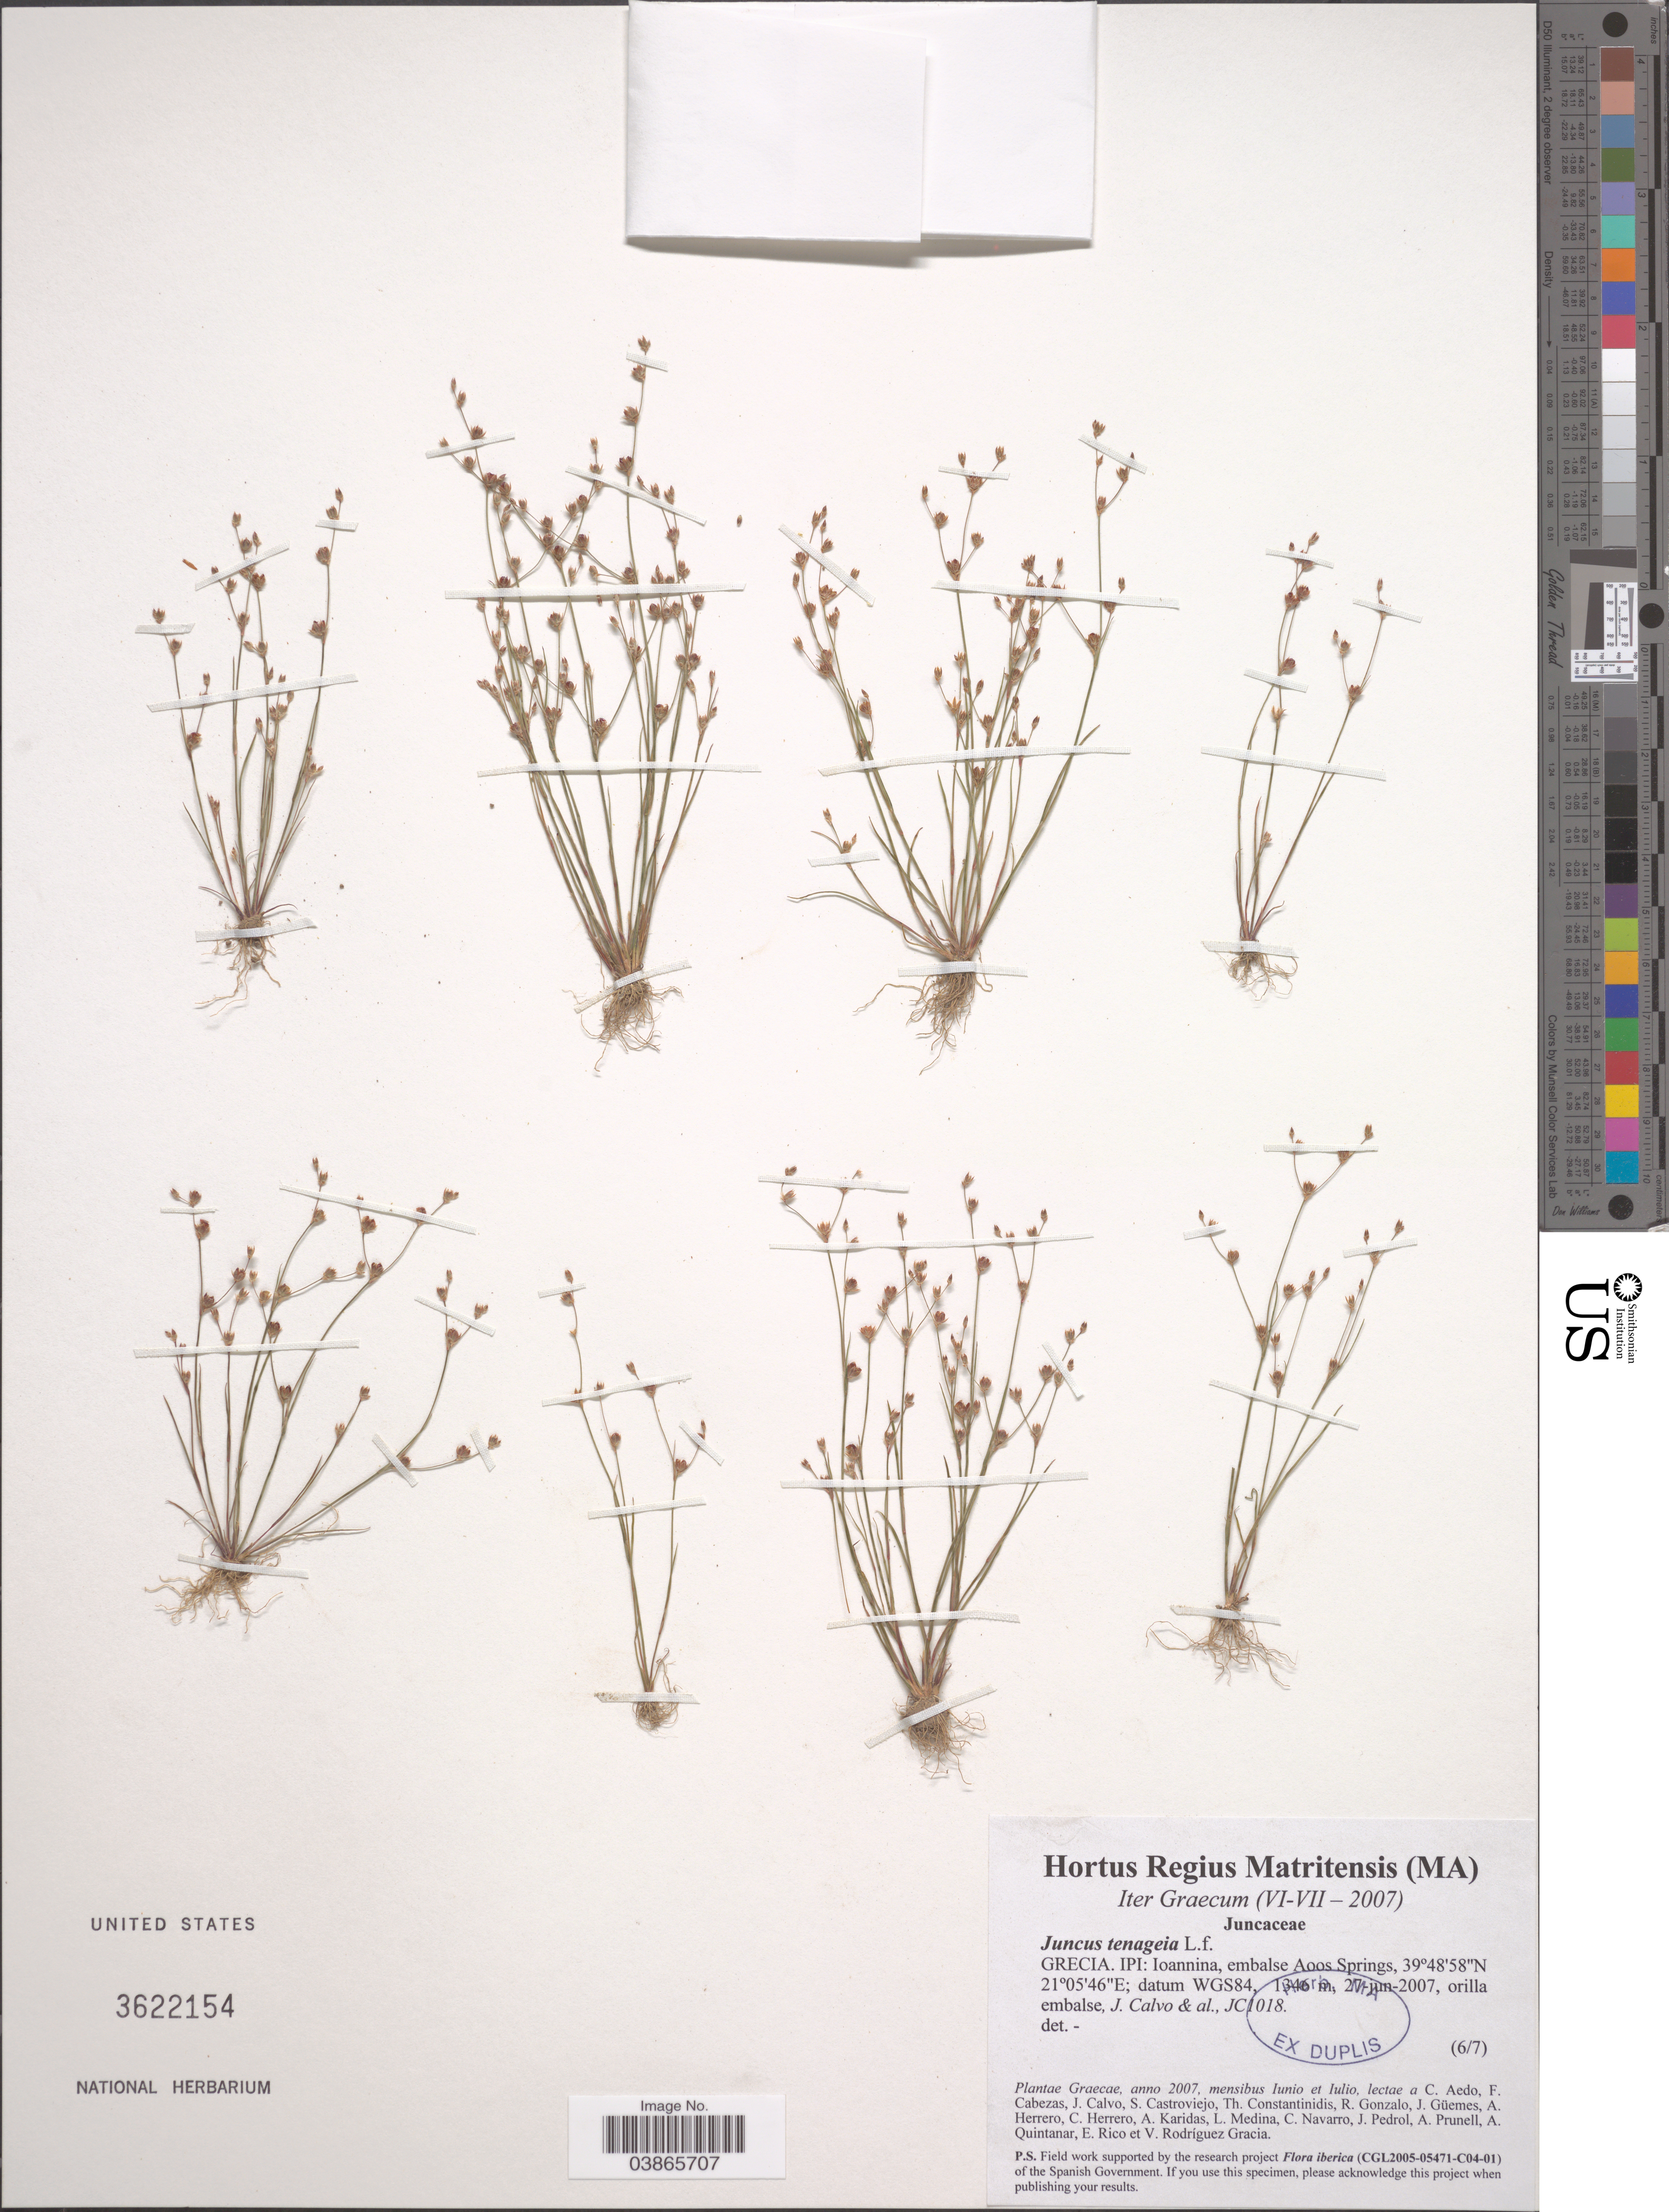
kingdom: Plantae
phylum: Tracheophyta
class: Liliopsida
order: Poales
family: Juncaceae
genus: Juncus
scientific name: Juncus tenageia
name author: Ehrh. ex L. f.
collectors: J. Calvo & et al.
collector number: JC1018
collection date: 2007-06-27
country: Greece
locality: Iter Graecum. Grecia. IPI: Ioannina, embalse Aoos Springs.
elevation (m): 1346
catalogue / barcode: US 3622154